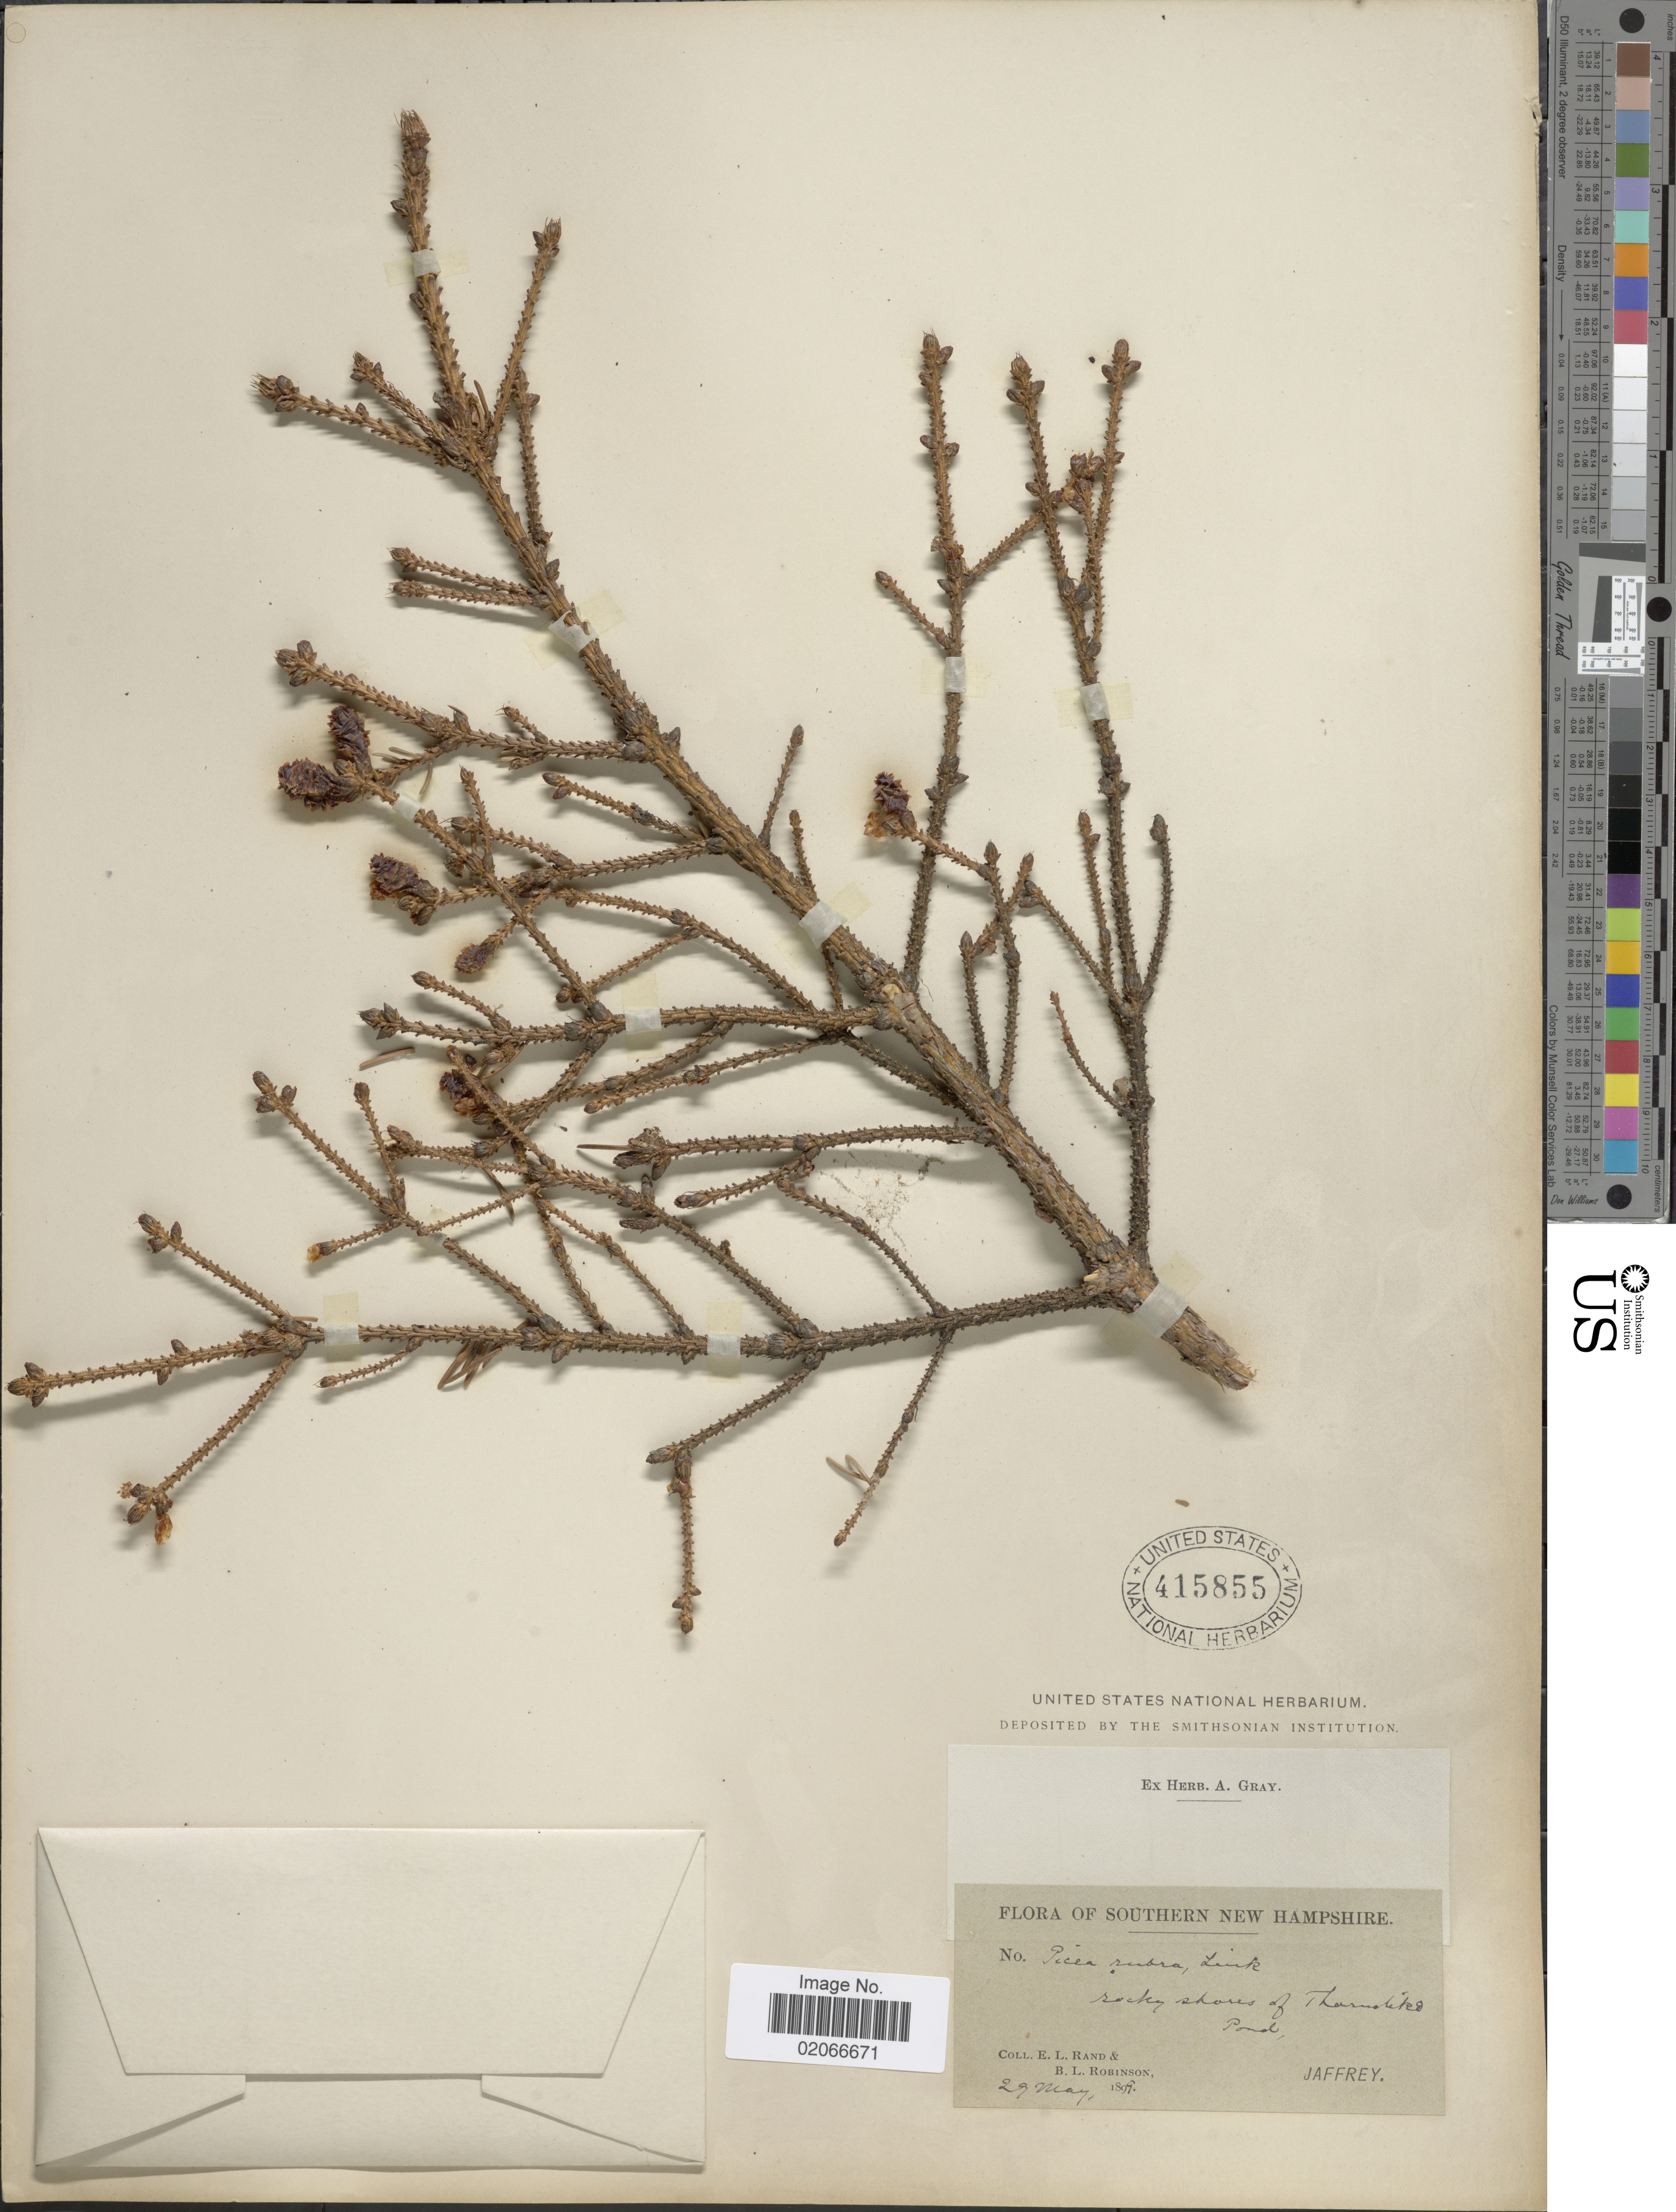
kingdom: Plantae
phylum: Tracheophyta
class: Pinopsida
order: Pinales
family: Pinaceae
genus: Picea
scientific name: Picea mariana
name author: (Mill.) Britton, Stearns & Poggenb.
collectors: E. Rand & B. L. Robinson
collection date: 1899-05-29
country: United States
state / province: New Hampshire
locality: Southern New Hampshire, Thorndike Pond, Jaffrey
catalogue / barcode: US 415855